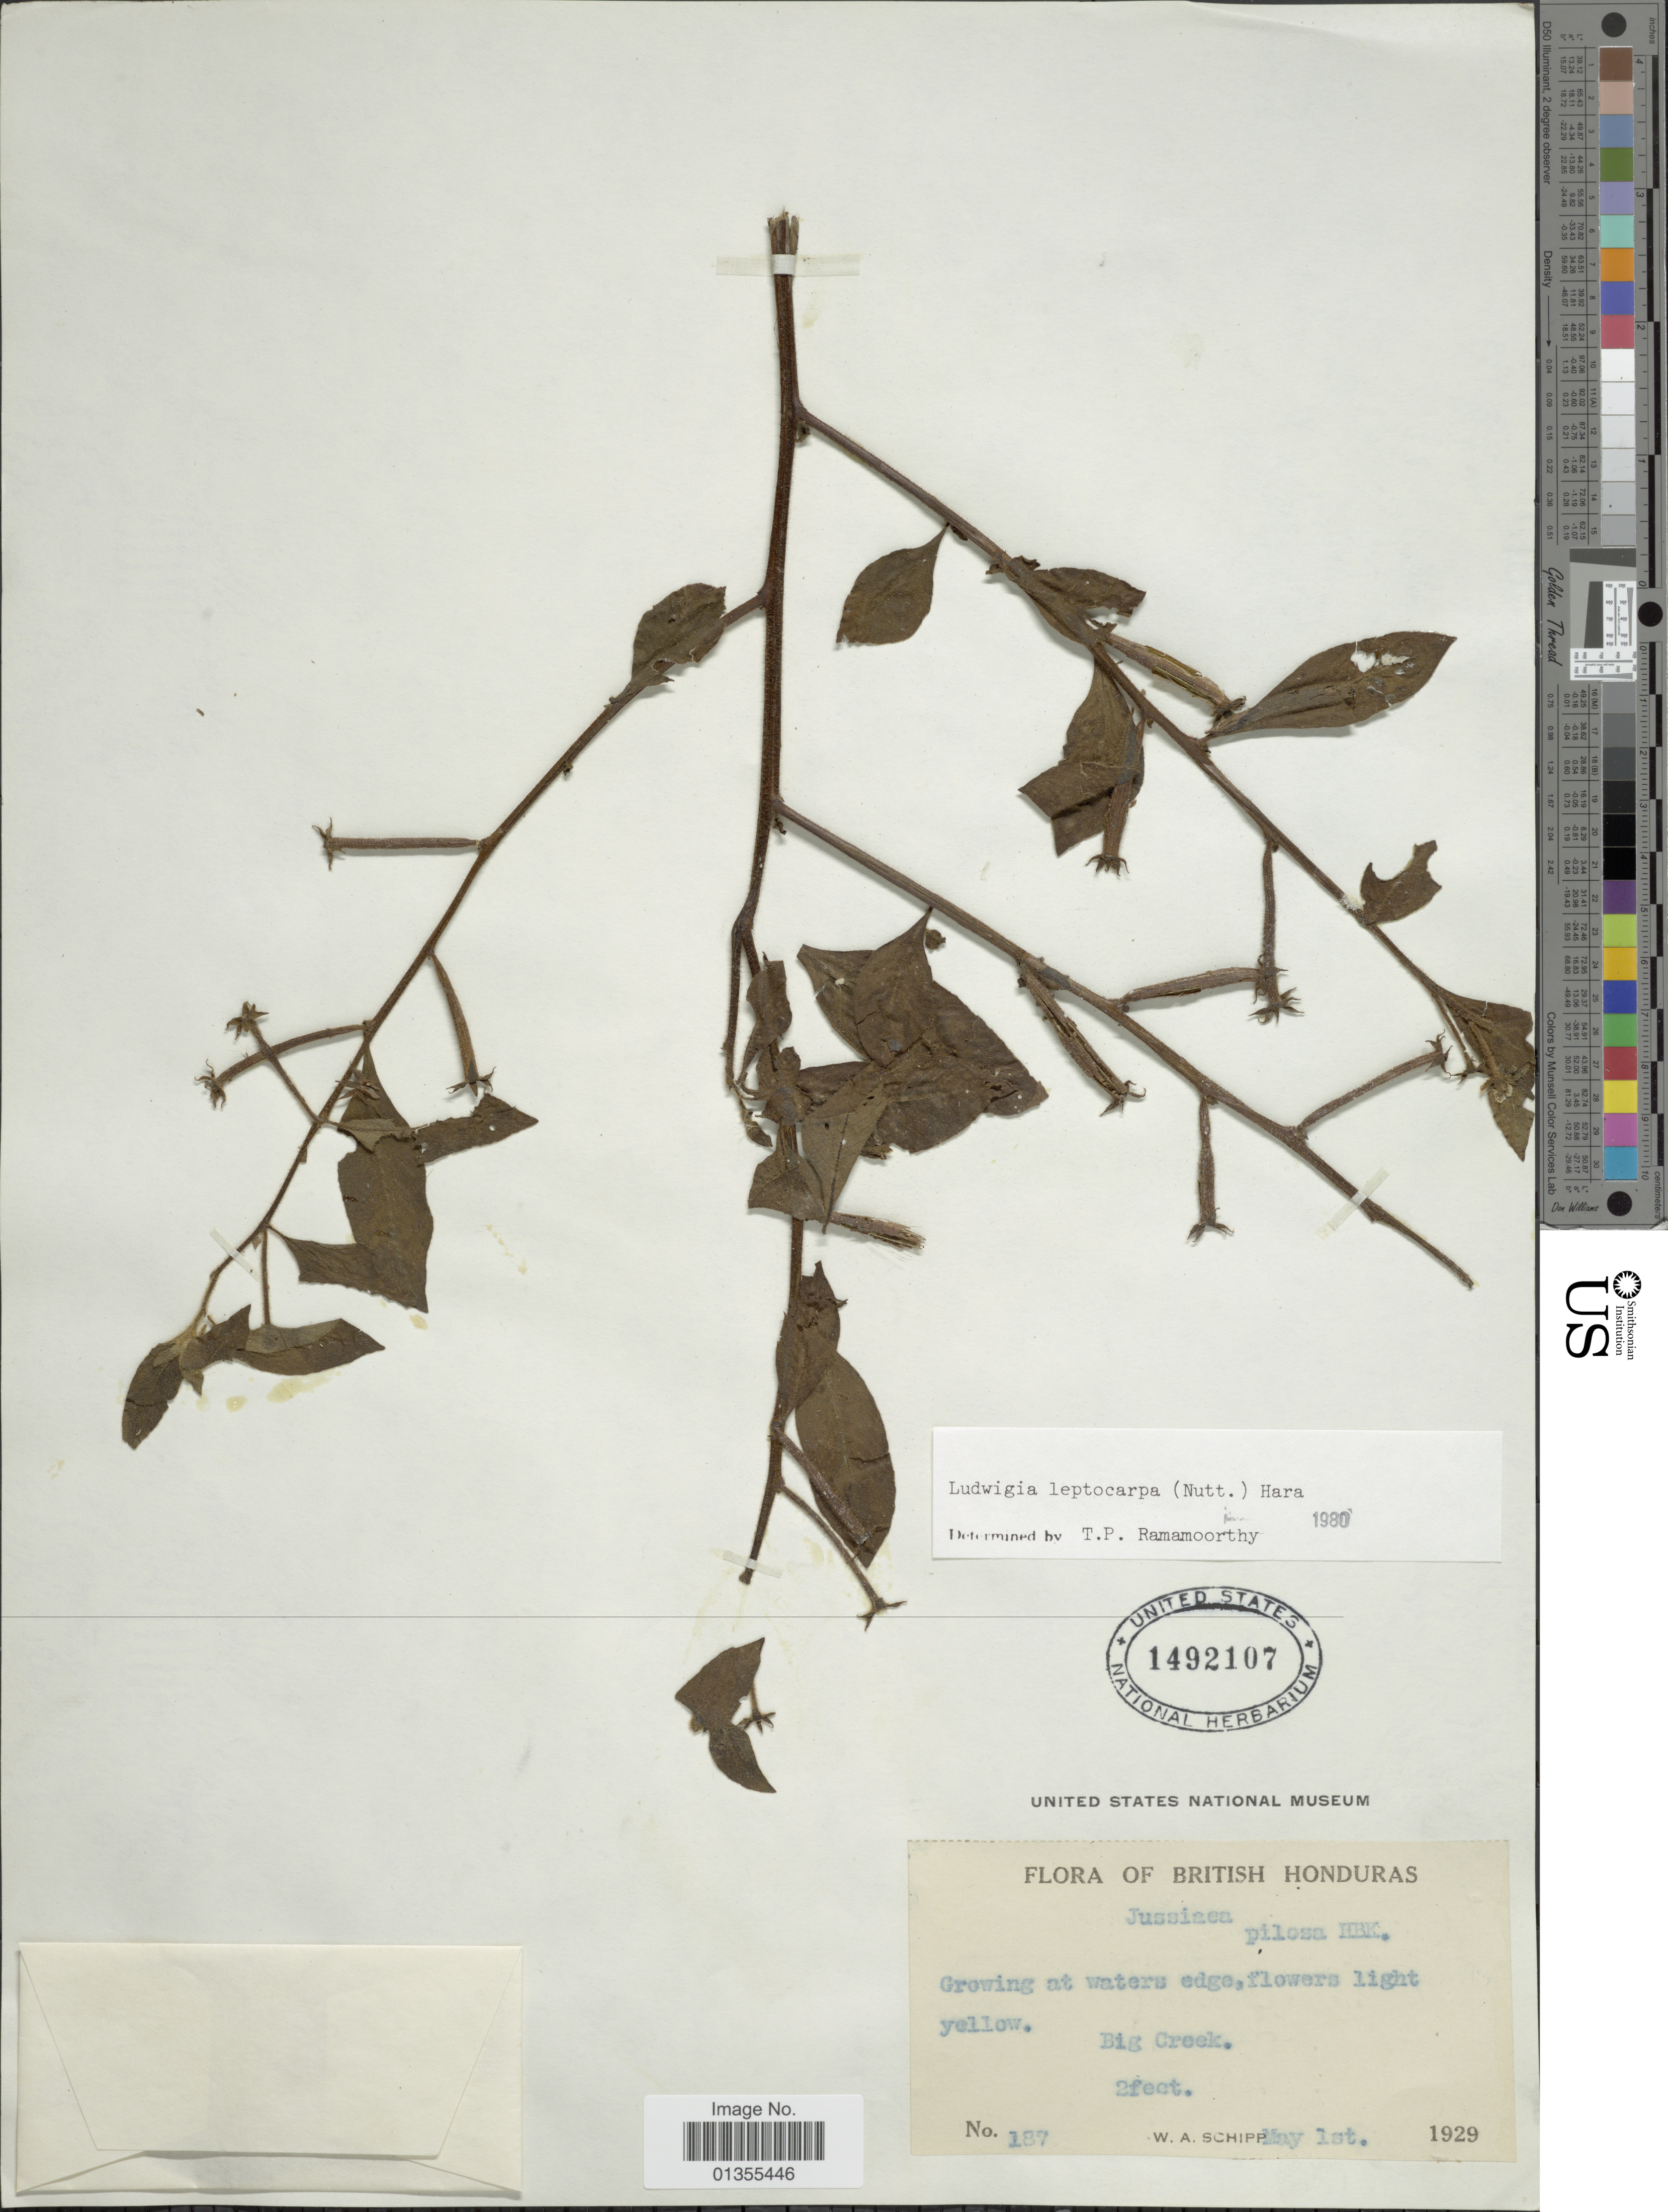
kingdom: Plantae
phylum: Tracheophyta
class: Magnoliopsida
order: Myrtales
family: Onagraceae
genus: Ludwigia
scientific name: Ludwigia leptocarpa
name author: (Nutt.) H. Hara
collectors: W. Schipp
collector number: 187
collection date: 1929-05-01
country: Belize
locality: British Honduras. Big Creek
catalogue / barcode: US 1492107